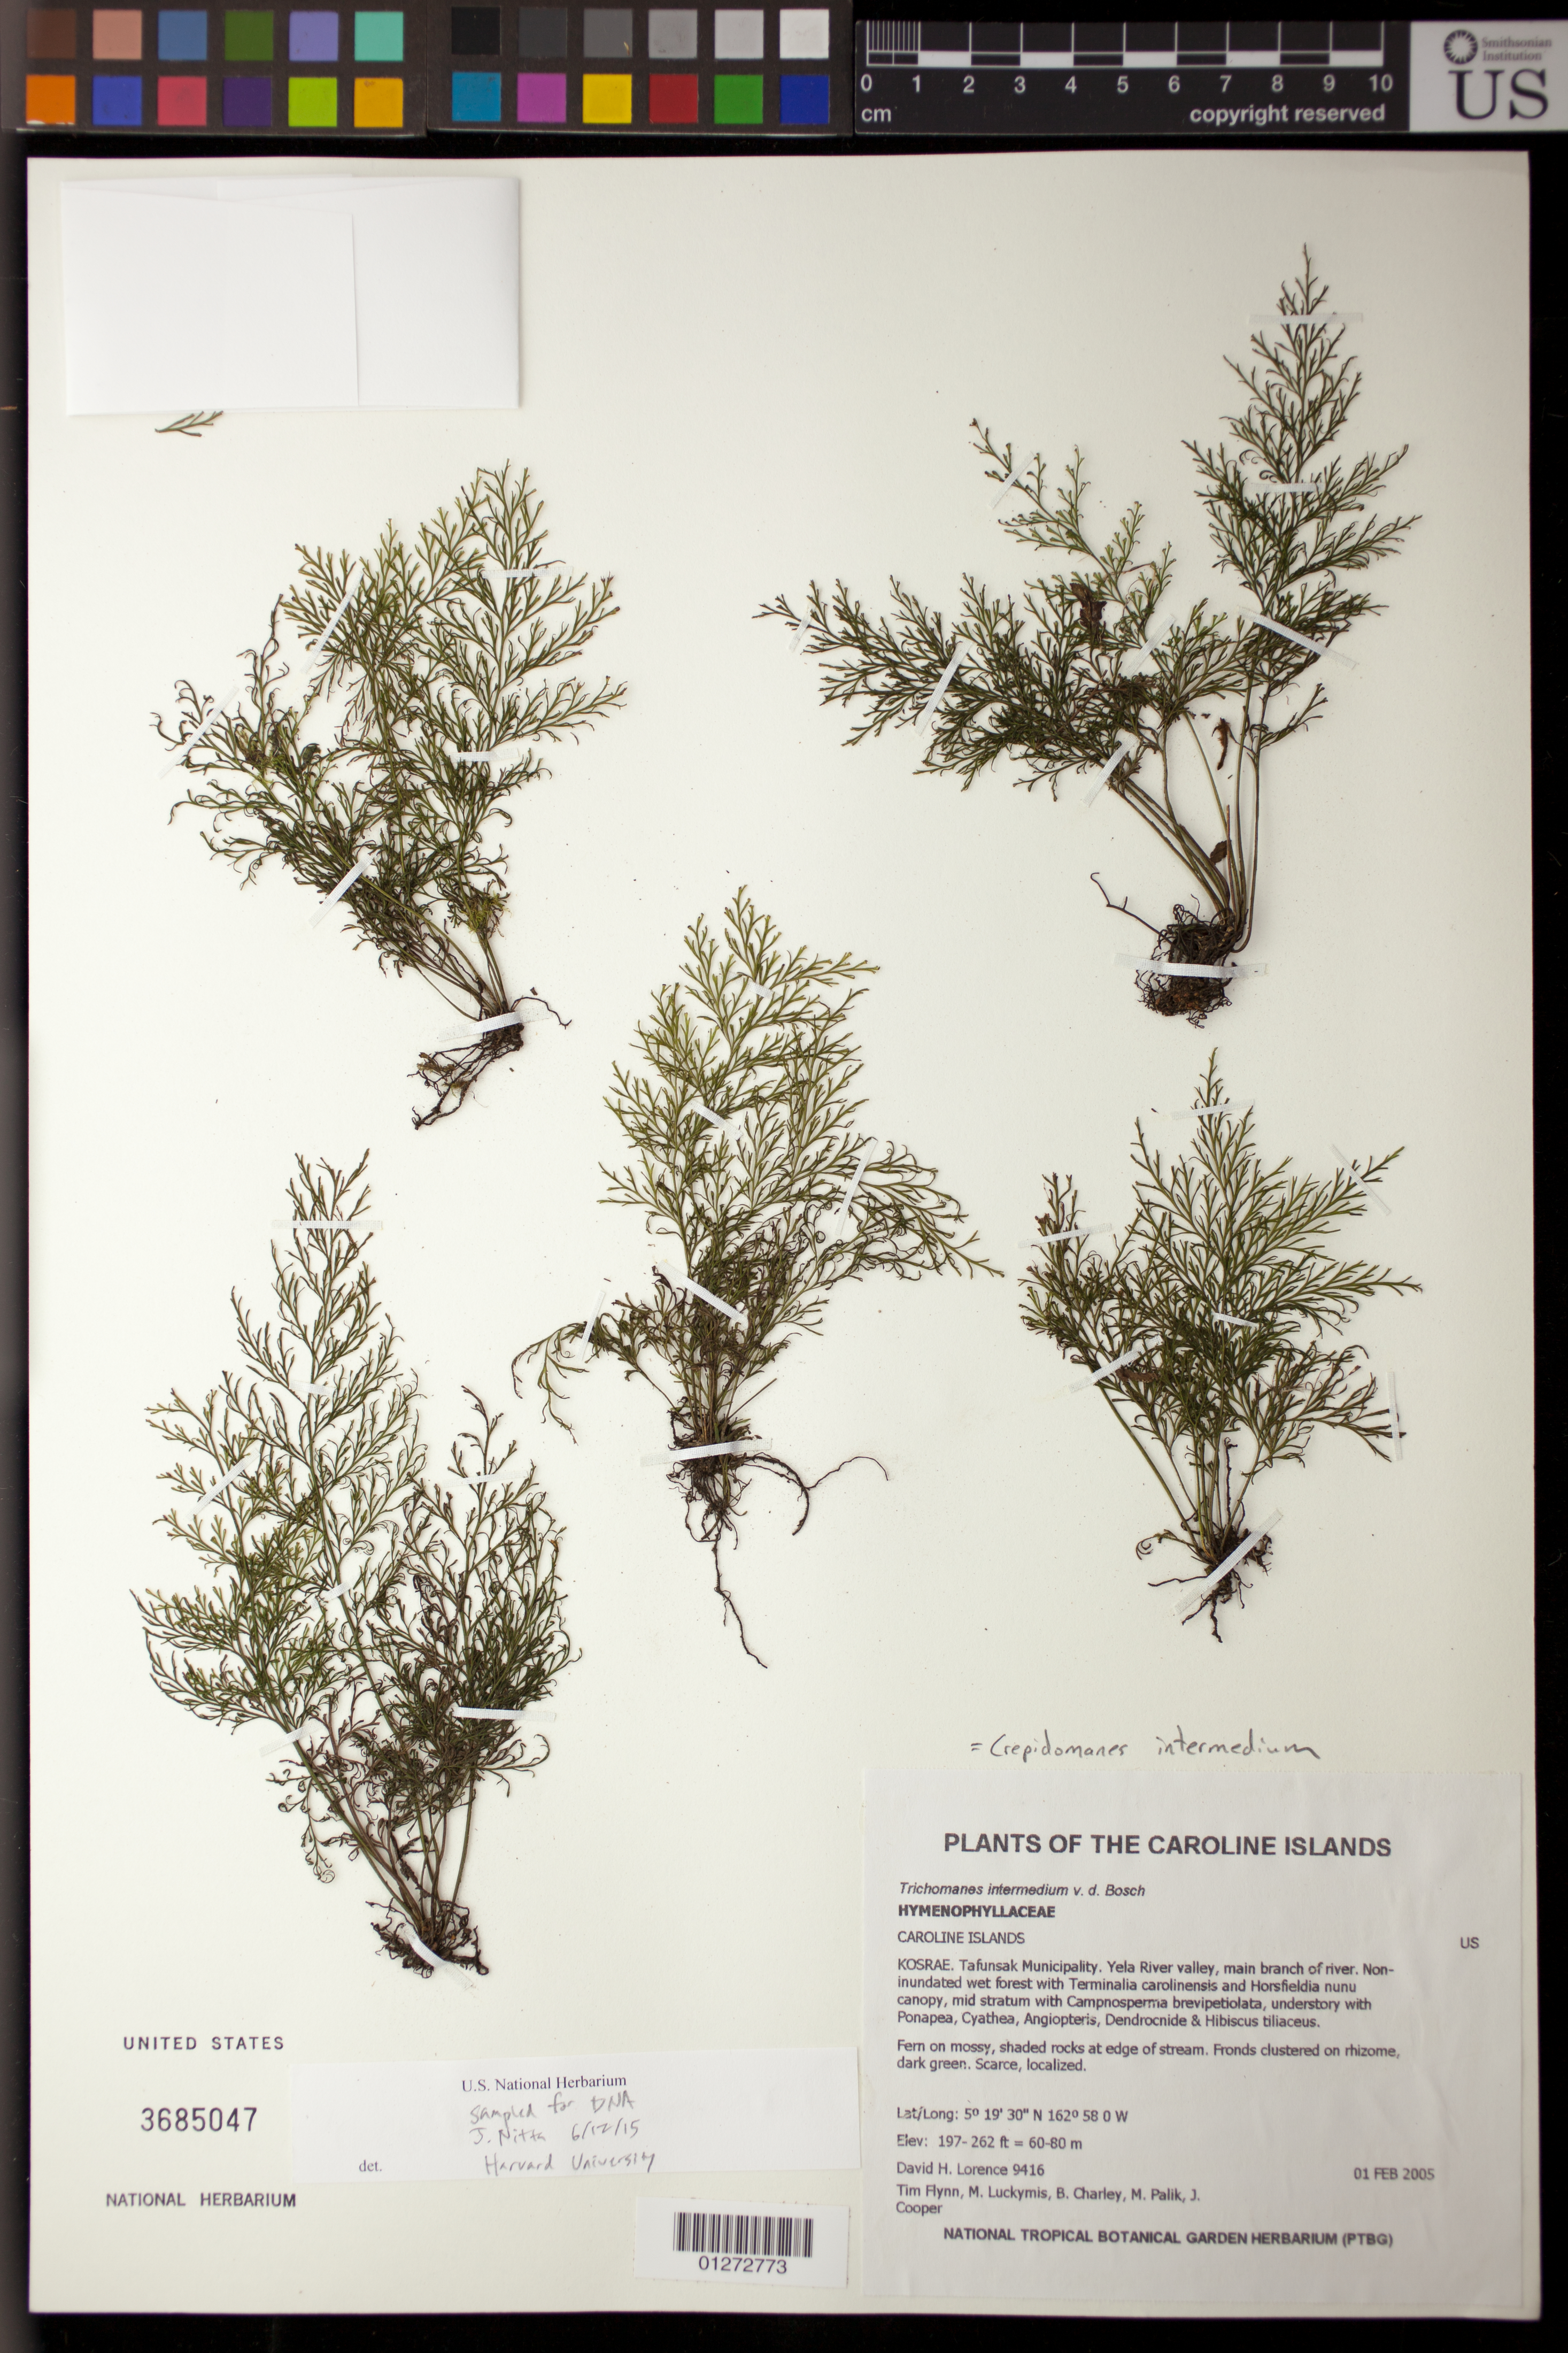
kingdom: Plantae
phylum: Tracheophyta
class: Polypodiopsida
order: Hymenophyllales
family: Hymenophyllaceae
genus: Crepidomanes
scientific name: Crepidomanes intermedium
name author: (Bosch) Ebihara & K. Iwats.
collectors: D. Lorence, T. Flynn, M. Luckymis, B. Charley & M. Palik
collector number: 9416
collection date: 2005-02-01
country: Micronesia, Federated States of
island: Kosrae [Kusaie]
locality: Tafunsak Municipality.Yela River valley.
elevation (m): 60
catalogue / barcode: US 3685047